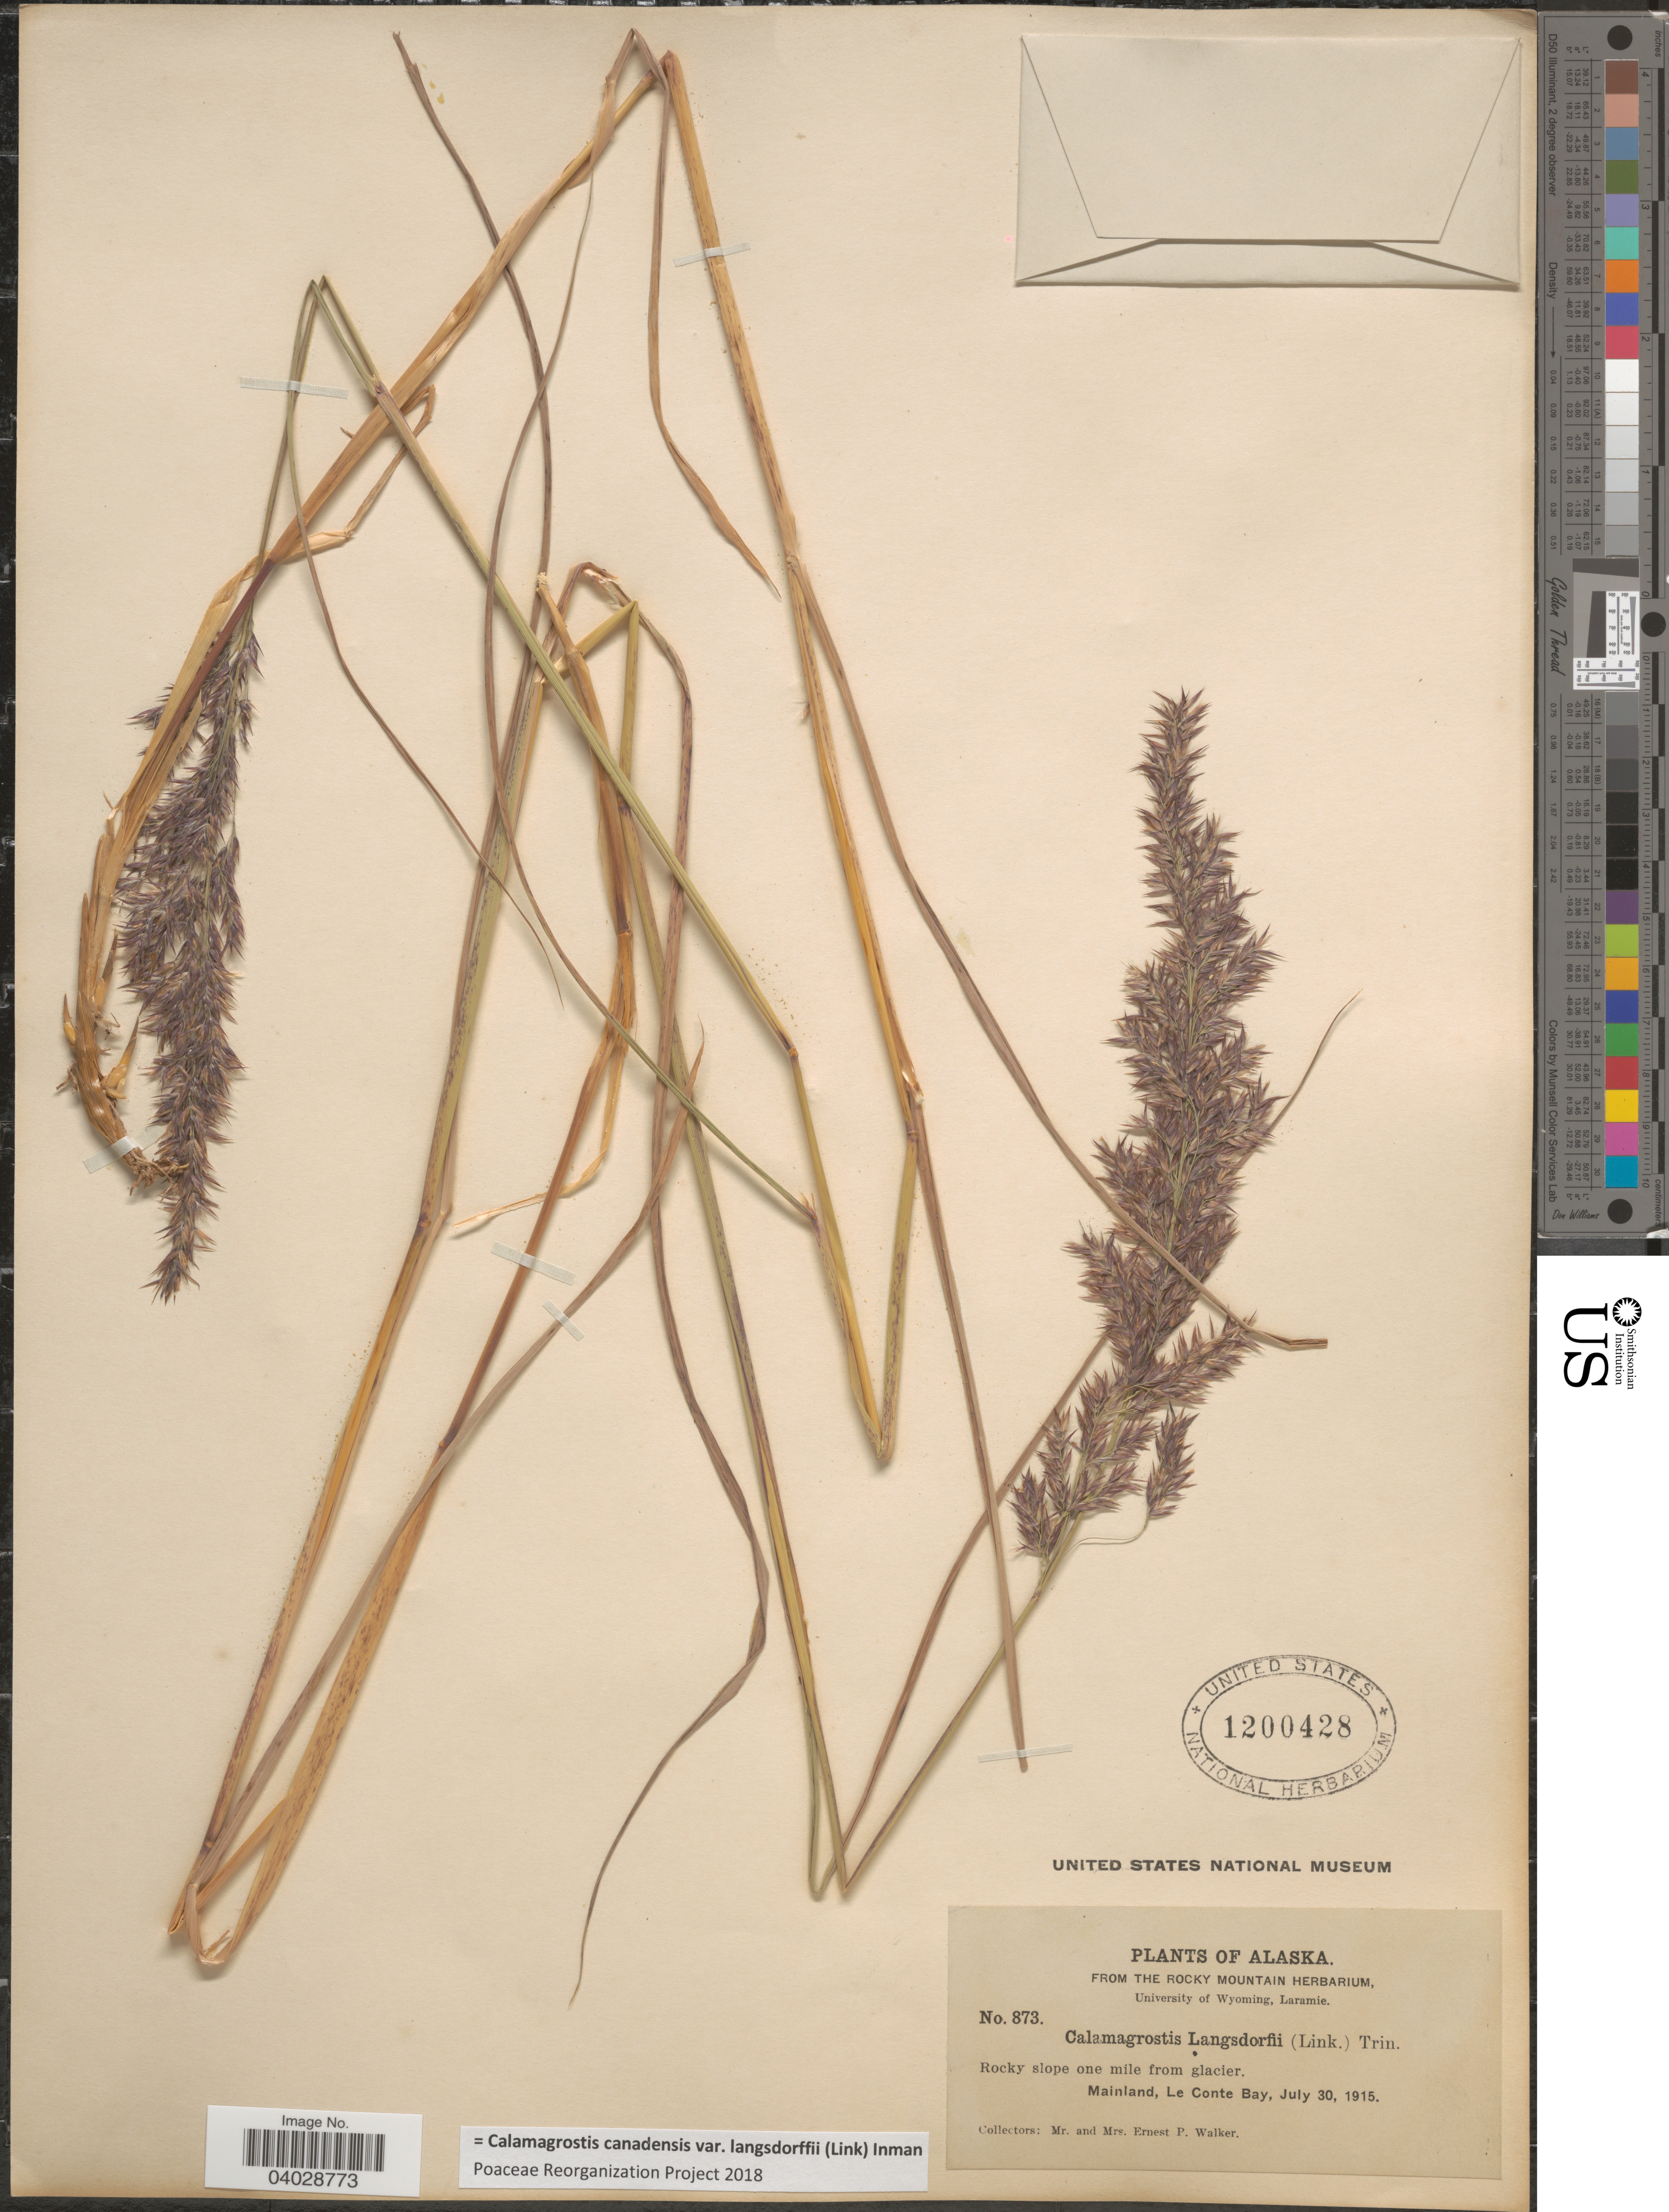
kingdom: Plantae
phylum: Tracheophyta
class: Liliopsida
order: Poales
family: Poaceae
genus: Calamagrostis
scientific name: Calamagrostis canadensis var. langsdorffii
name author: (Link) Inman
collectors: E. P. Walker & E. Walker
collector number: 873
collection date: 1915-07-30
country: United States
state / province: Alaska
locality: Rocky slope one mile from glacier. Mainland, Le Conte Bay.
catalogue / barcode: US 1200428